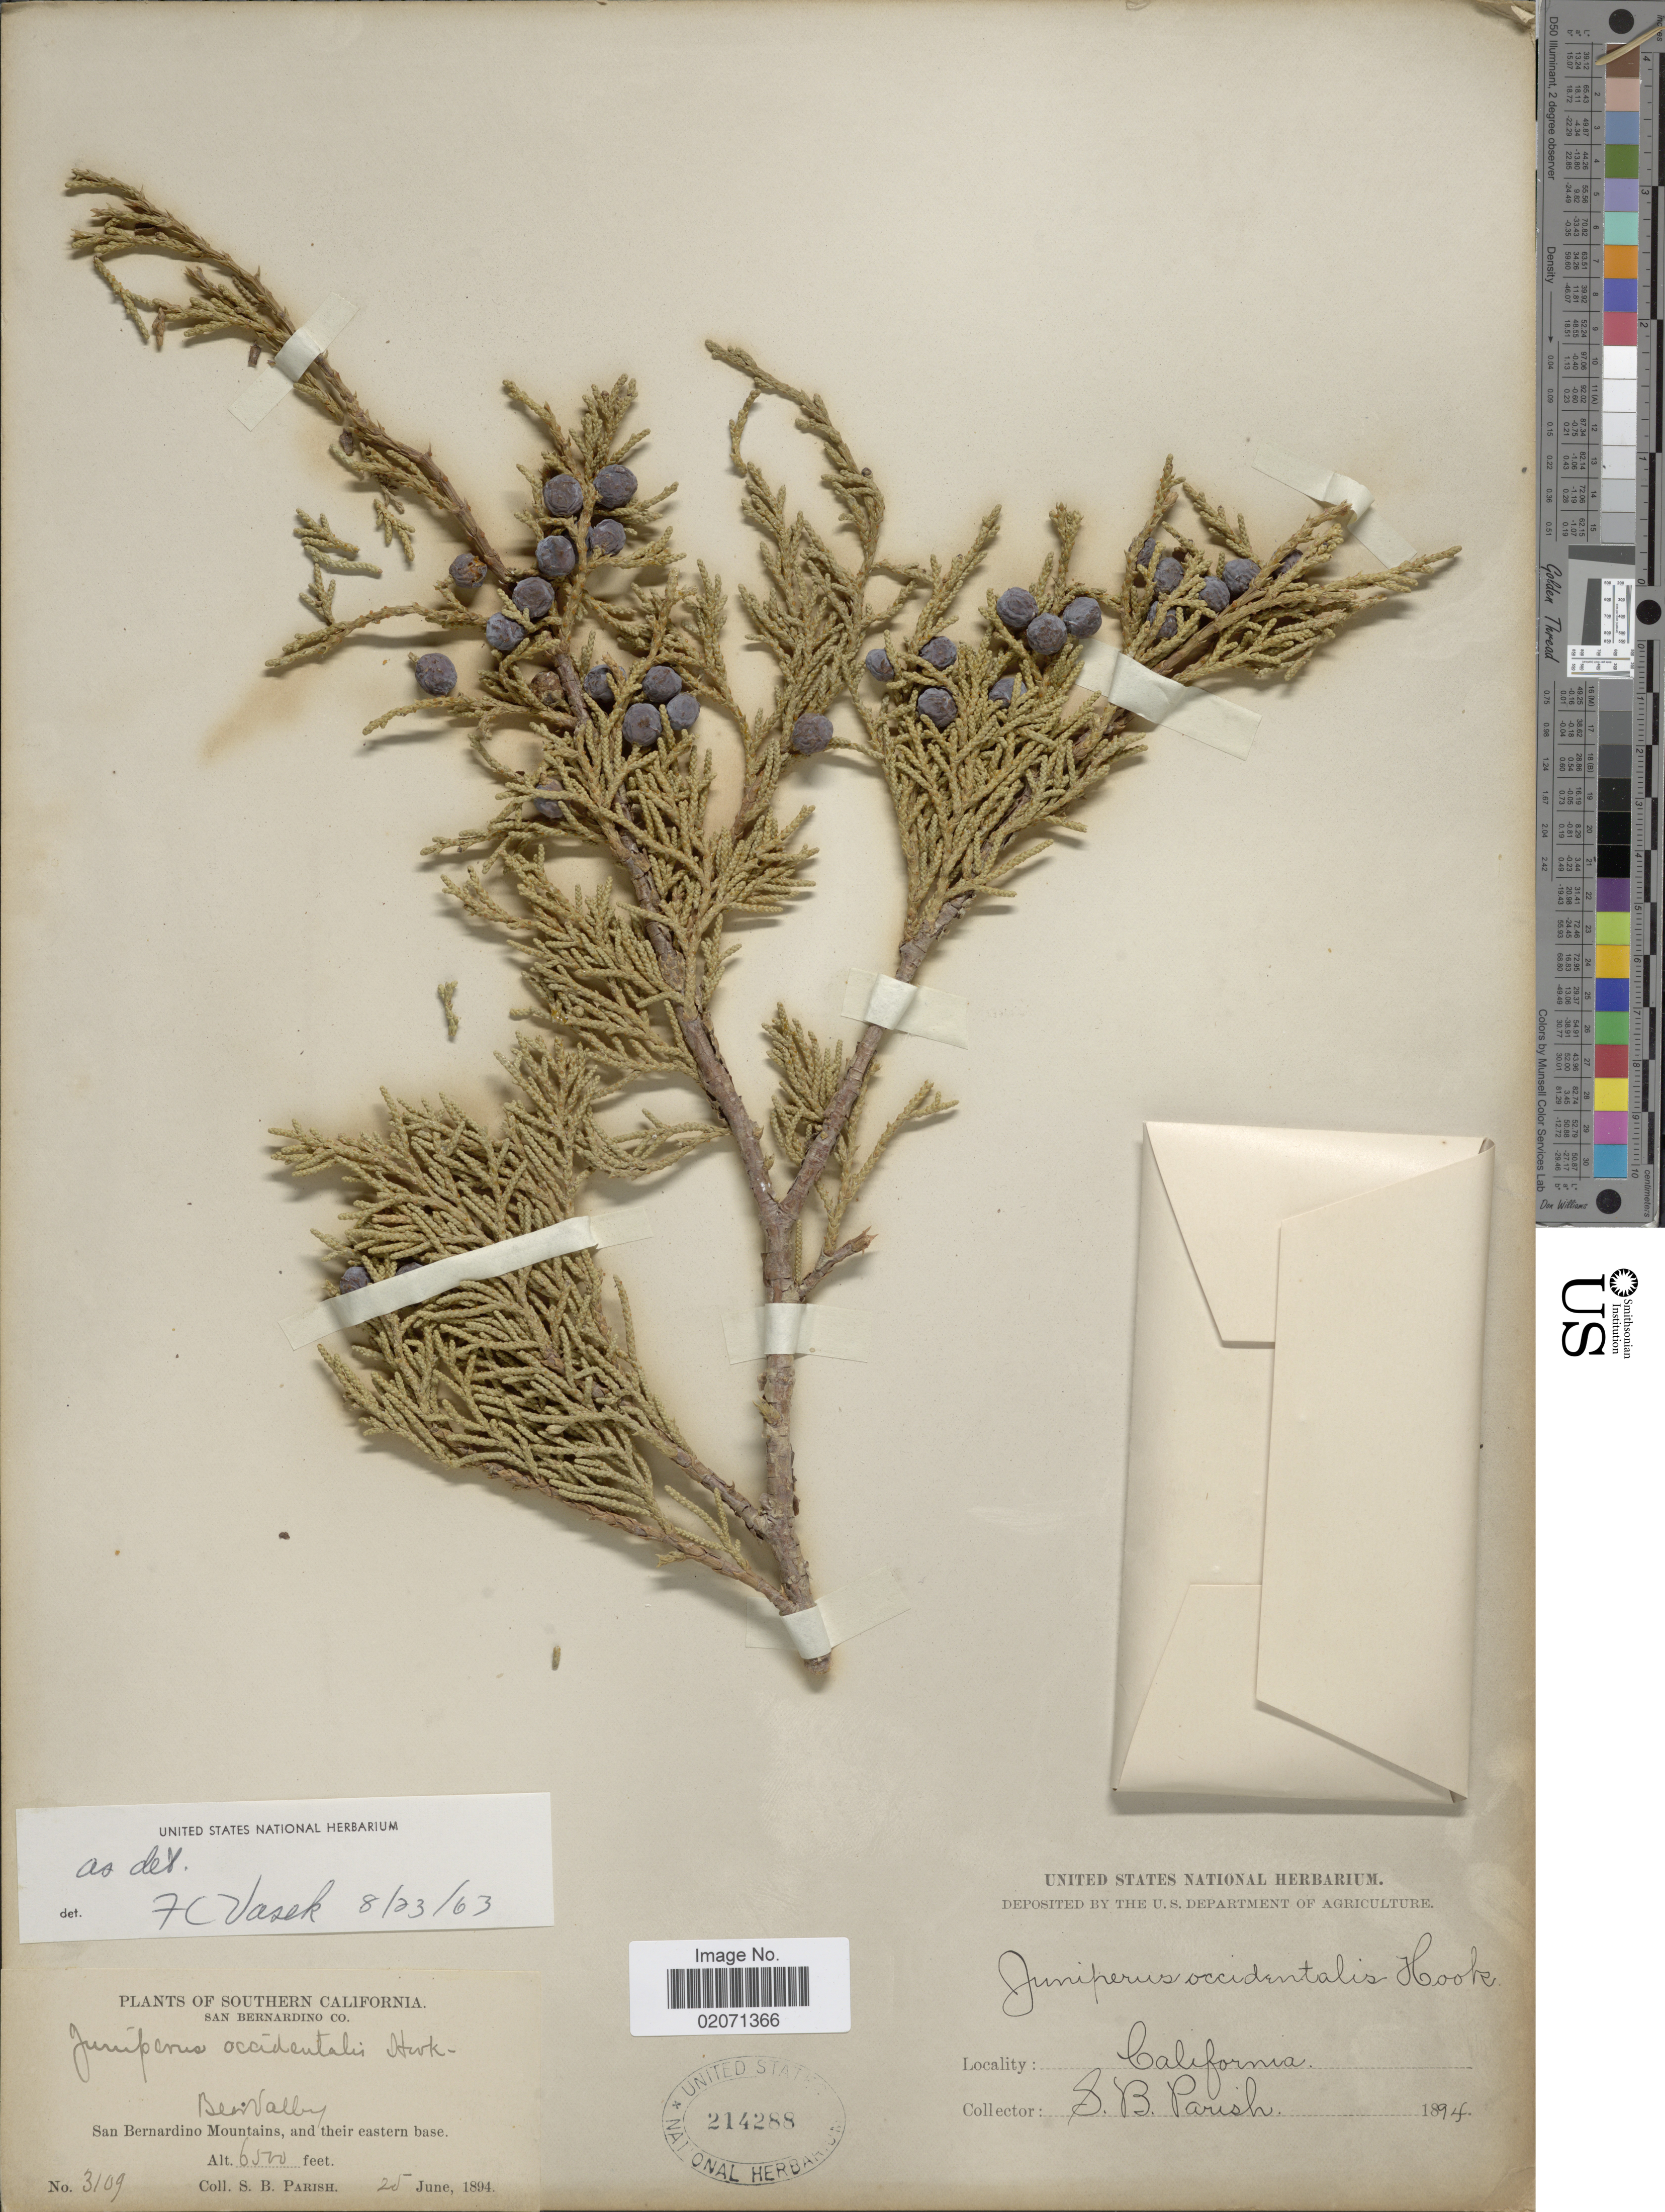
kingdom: Plantae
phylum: Tracheophyta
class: Pinopsida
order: Pinales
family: Cupressaceae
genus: Juniperus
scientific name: Juniperus occidentalis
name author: Hook.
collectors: S. B. Parish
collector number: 3109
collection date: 1894-06-25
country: United States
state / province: California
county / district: San Bernardino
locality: Southern California. San Bernardino Co. Bear Valley. San Bernardino Mountains, and their eastern base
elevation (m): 1981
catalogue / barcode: US 214288